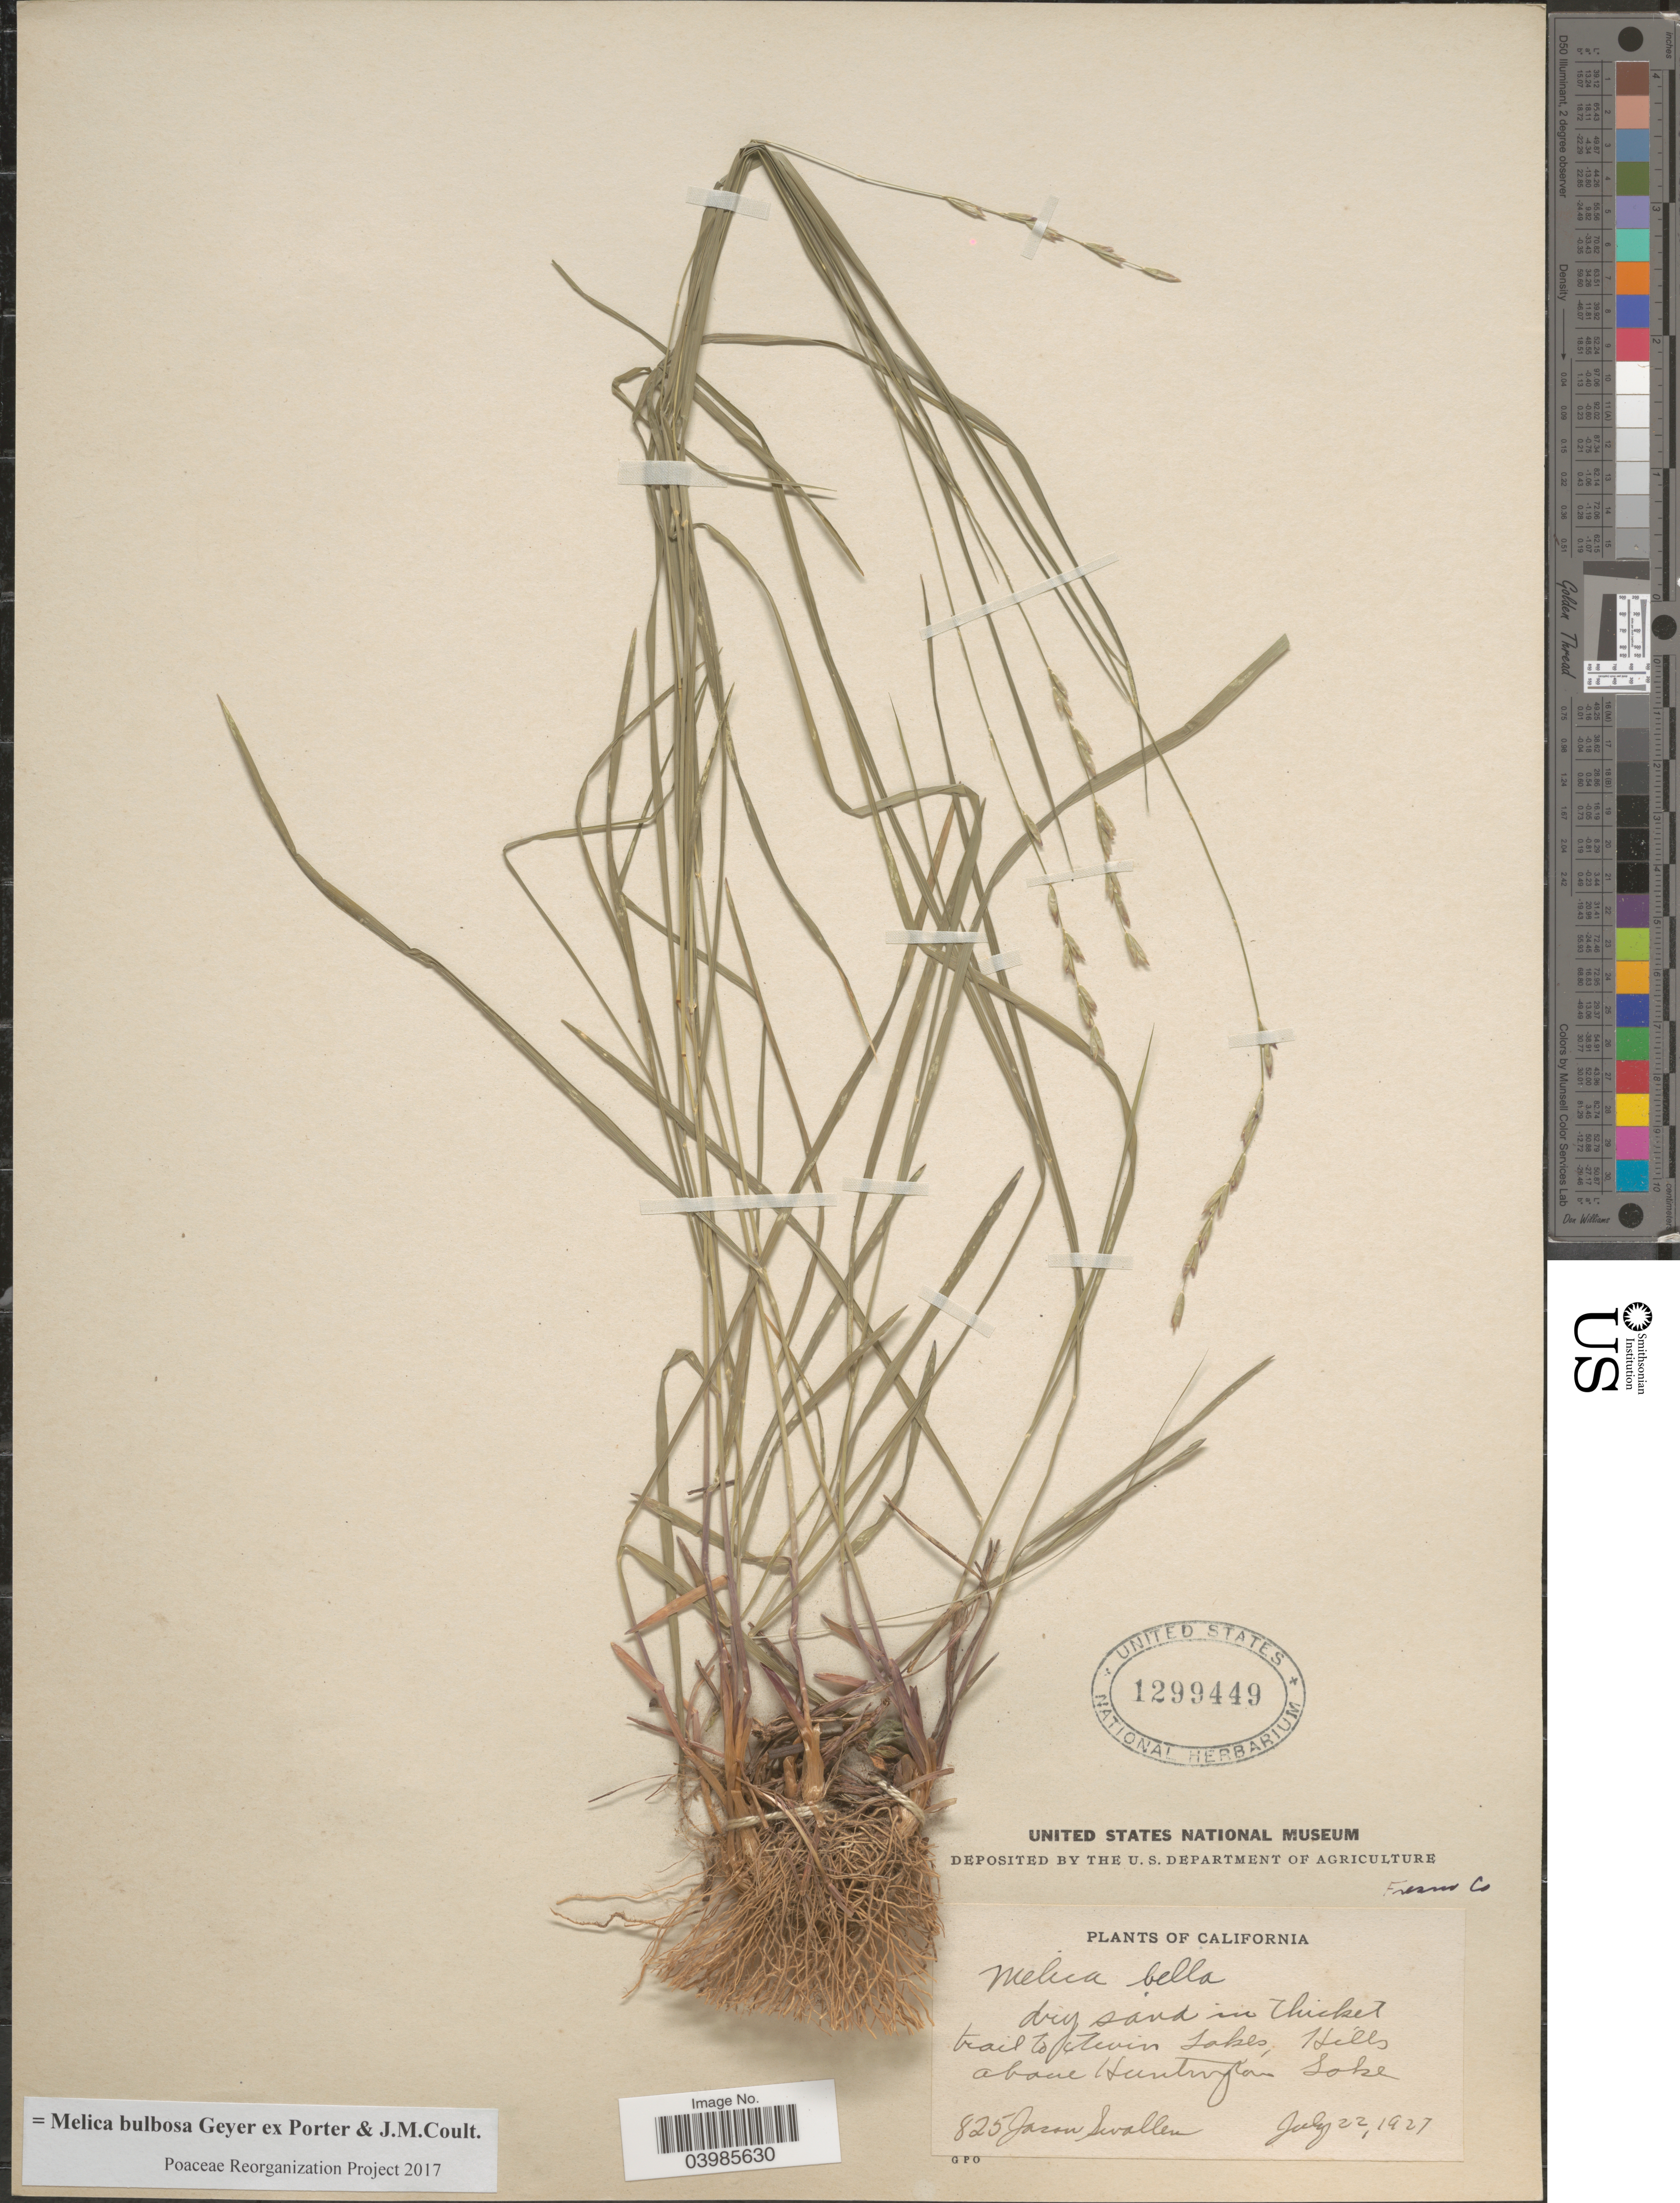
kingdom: Plantae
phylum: Tracheophyta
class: Liliopsida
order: Poales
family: Poaceae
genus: Melica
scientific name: Melica bulbosa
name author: Geyer ex Porter & J.M. Coult.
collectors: J. R. Swallen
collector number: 825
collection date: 1927-07-22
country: United States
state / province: California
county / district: Fresno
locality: Fresno Co. Trail to Twin Lakes, Hills above Huntington Lake.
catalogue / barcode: US 1299449